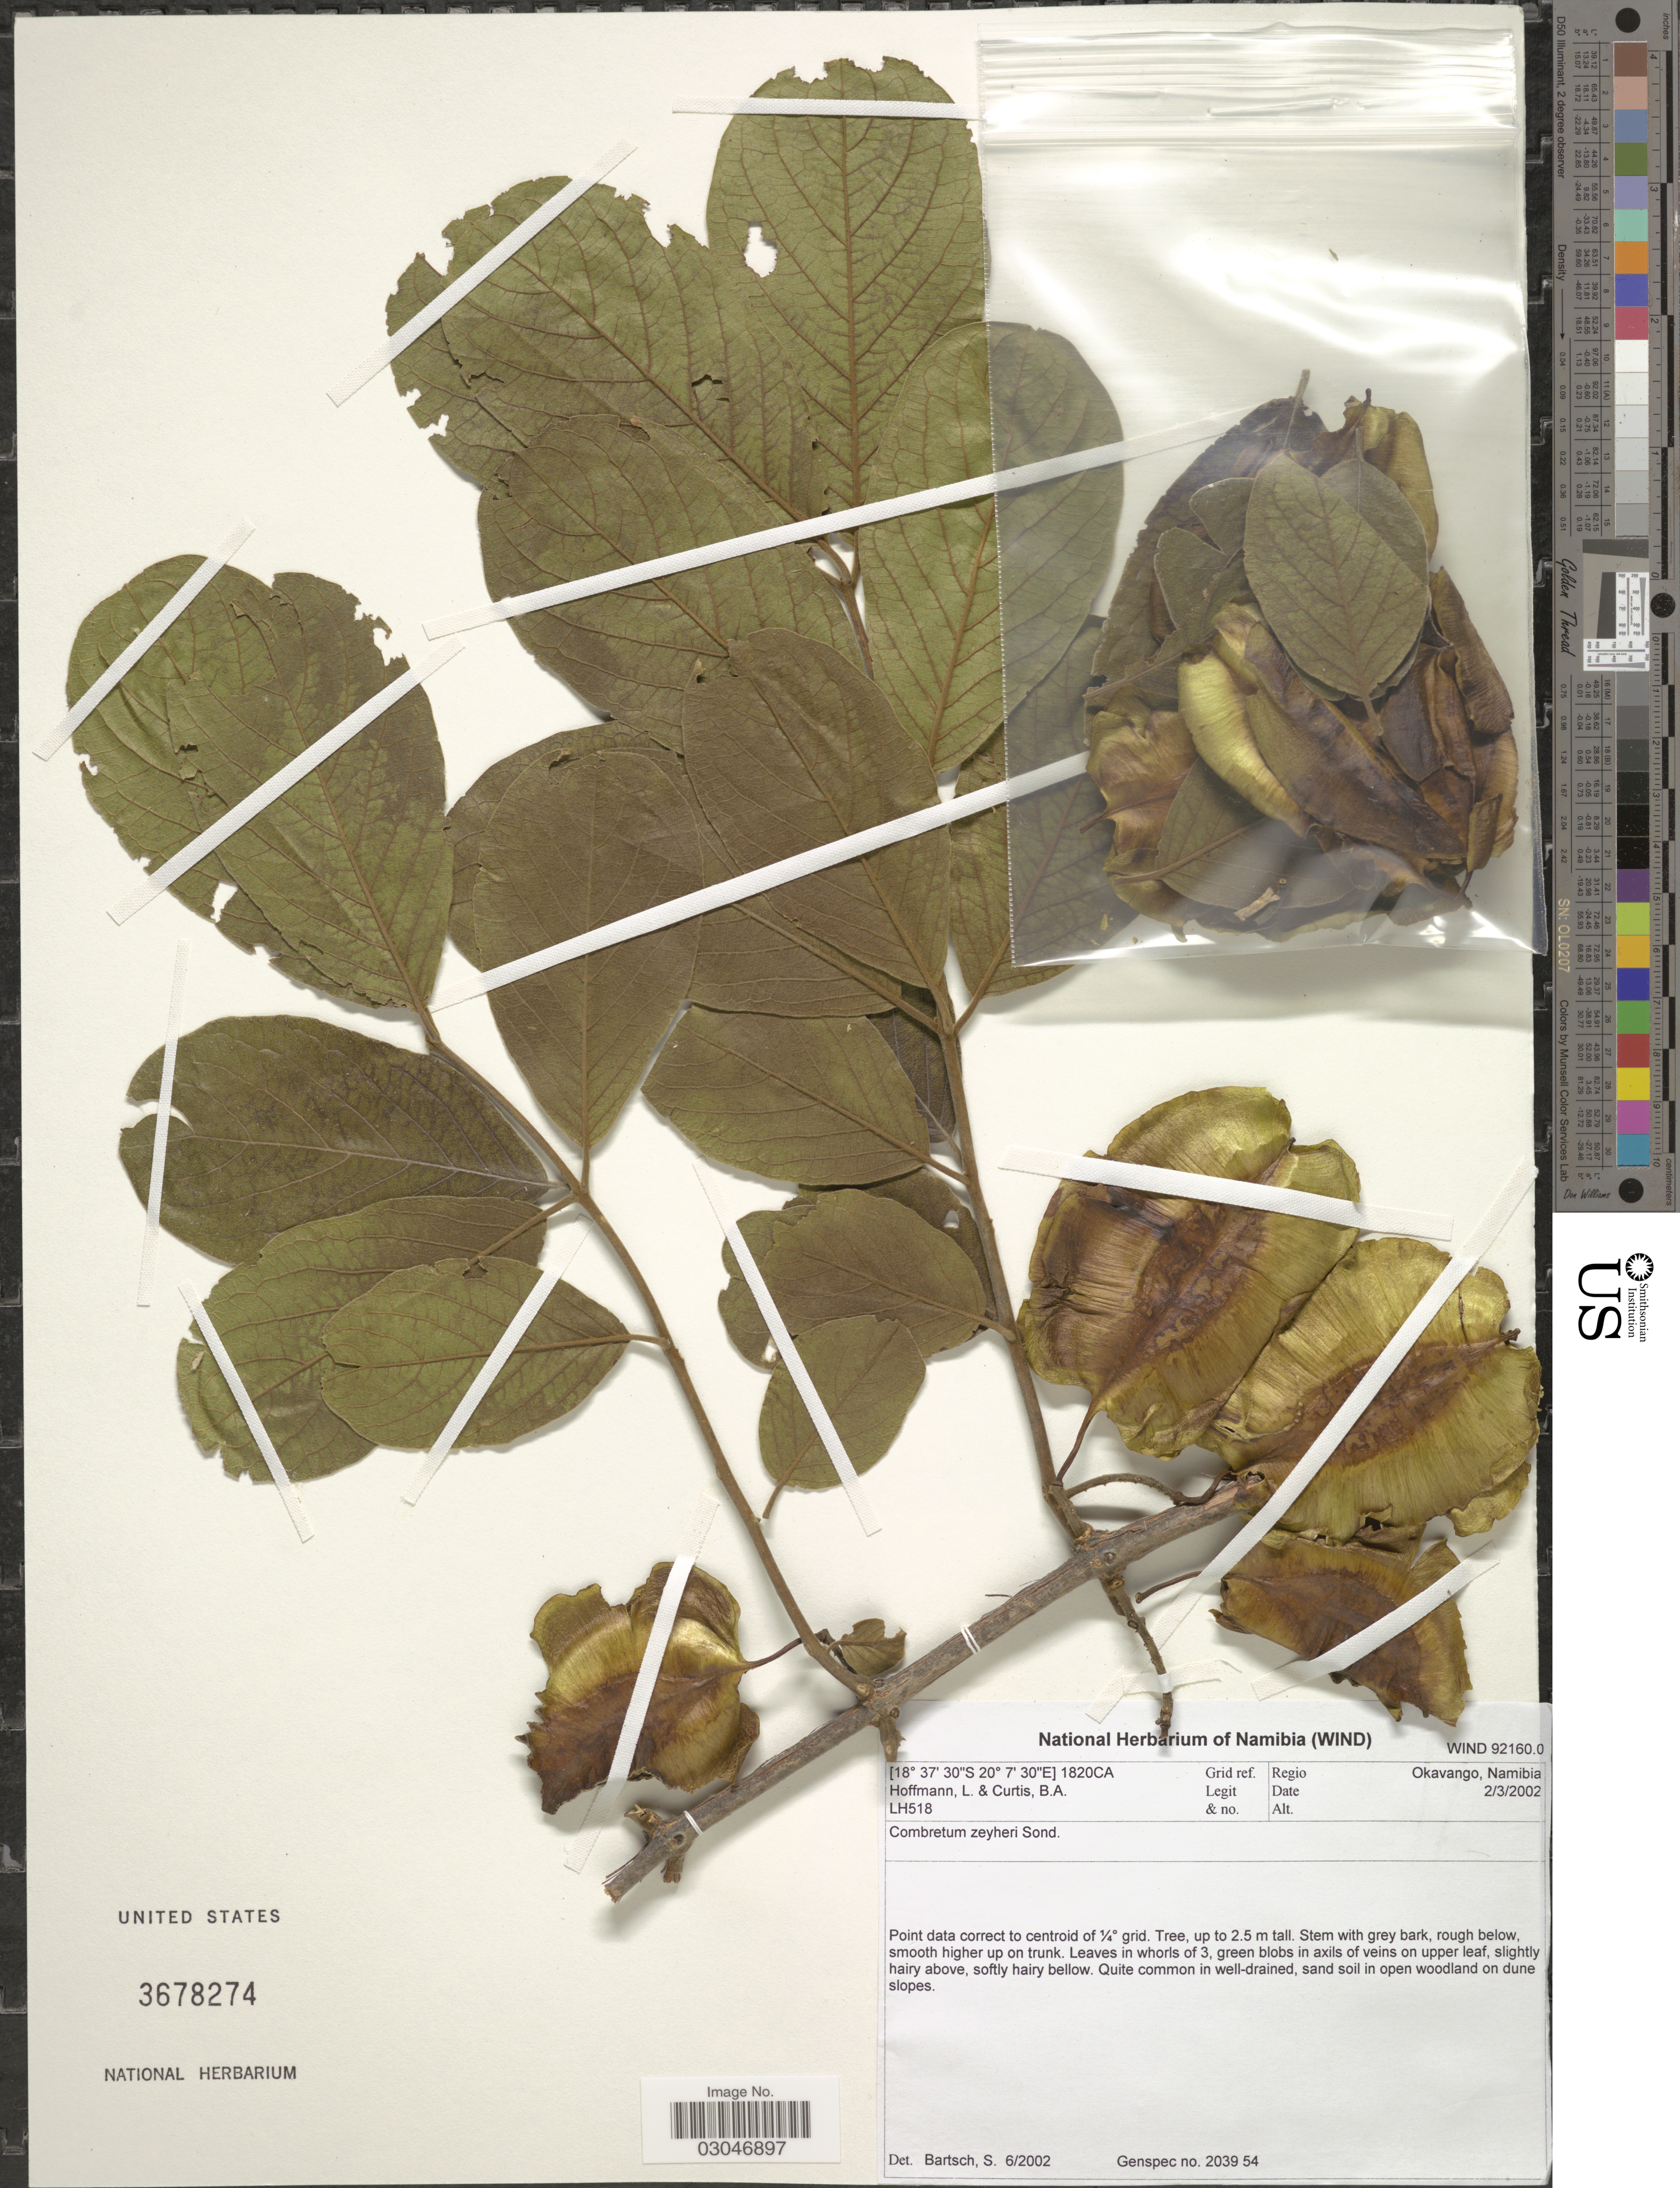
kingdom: Plantae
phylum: Tracheophyta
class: Magnoliopsida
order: Myrtales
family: Combretaceae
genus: Combretum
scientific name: Combretum zeyheri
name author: Sond.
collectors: L. Hoffmann & B. A. Curtis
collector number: LH518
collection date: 2002-03-02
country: Namibia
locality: Grid ref. 1820AC, Regio Okavango, Namibia.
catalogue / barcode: US 3678274